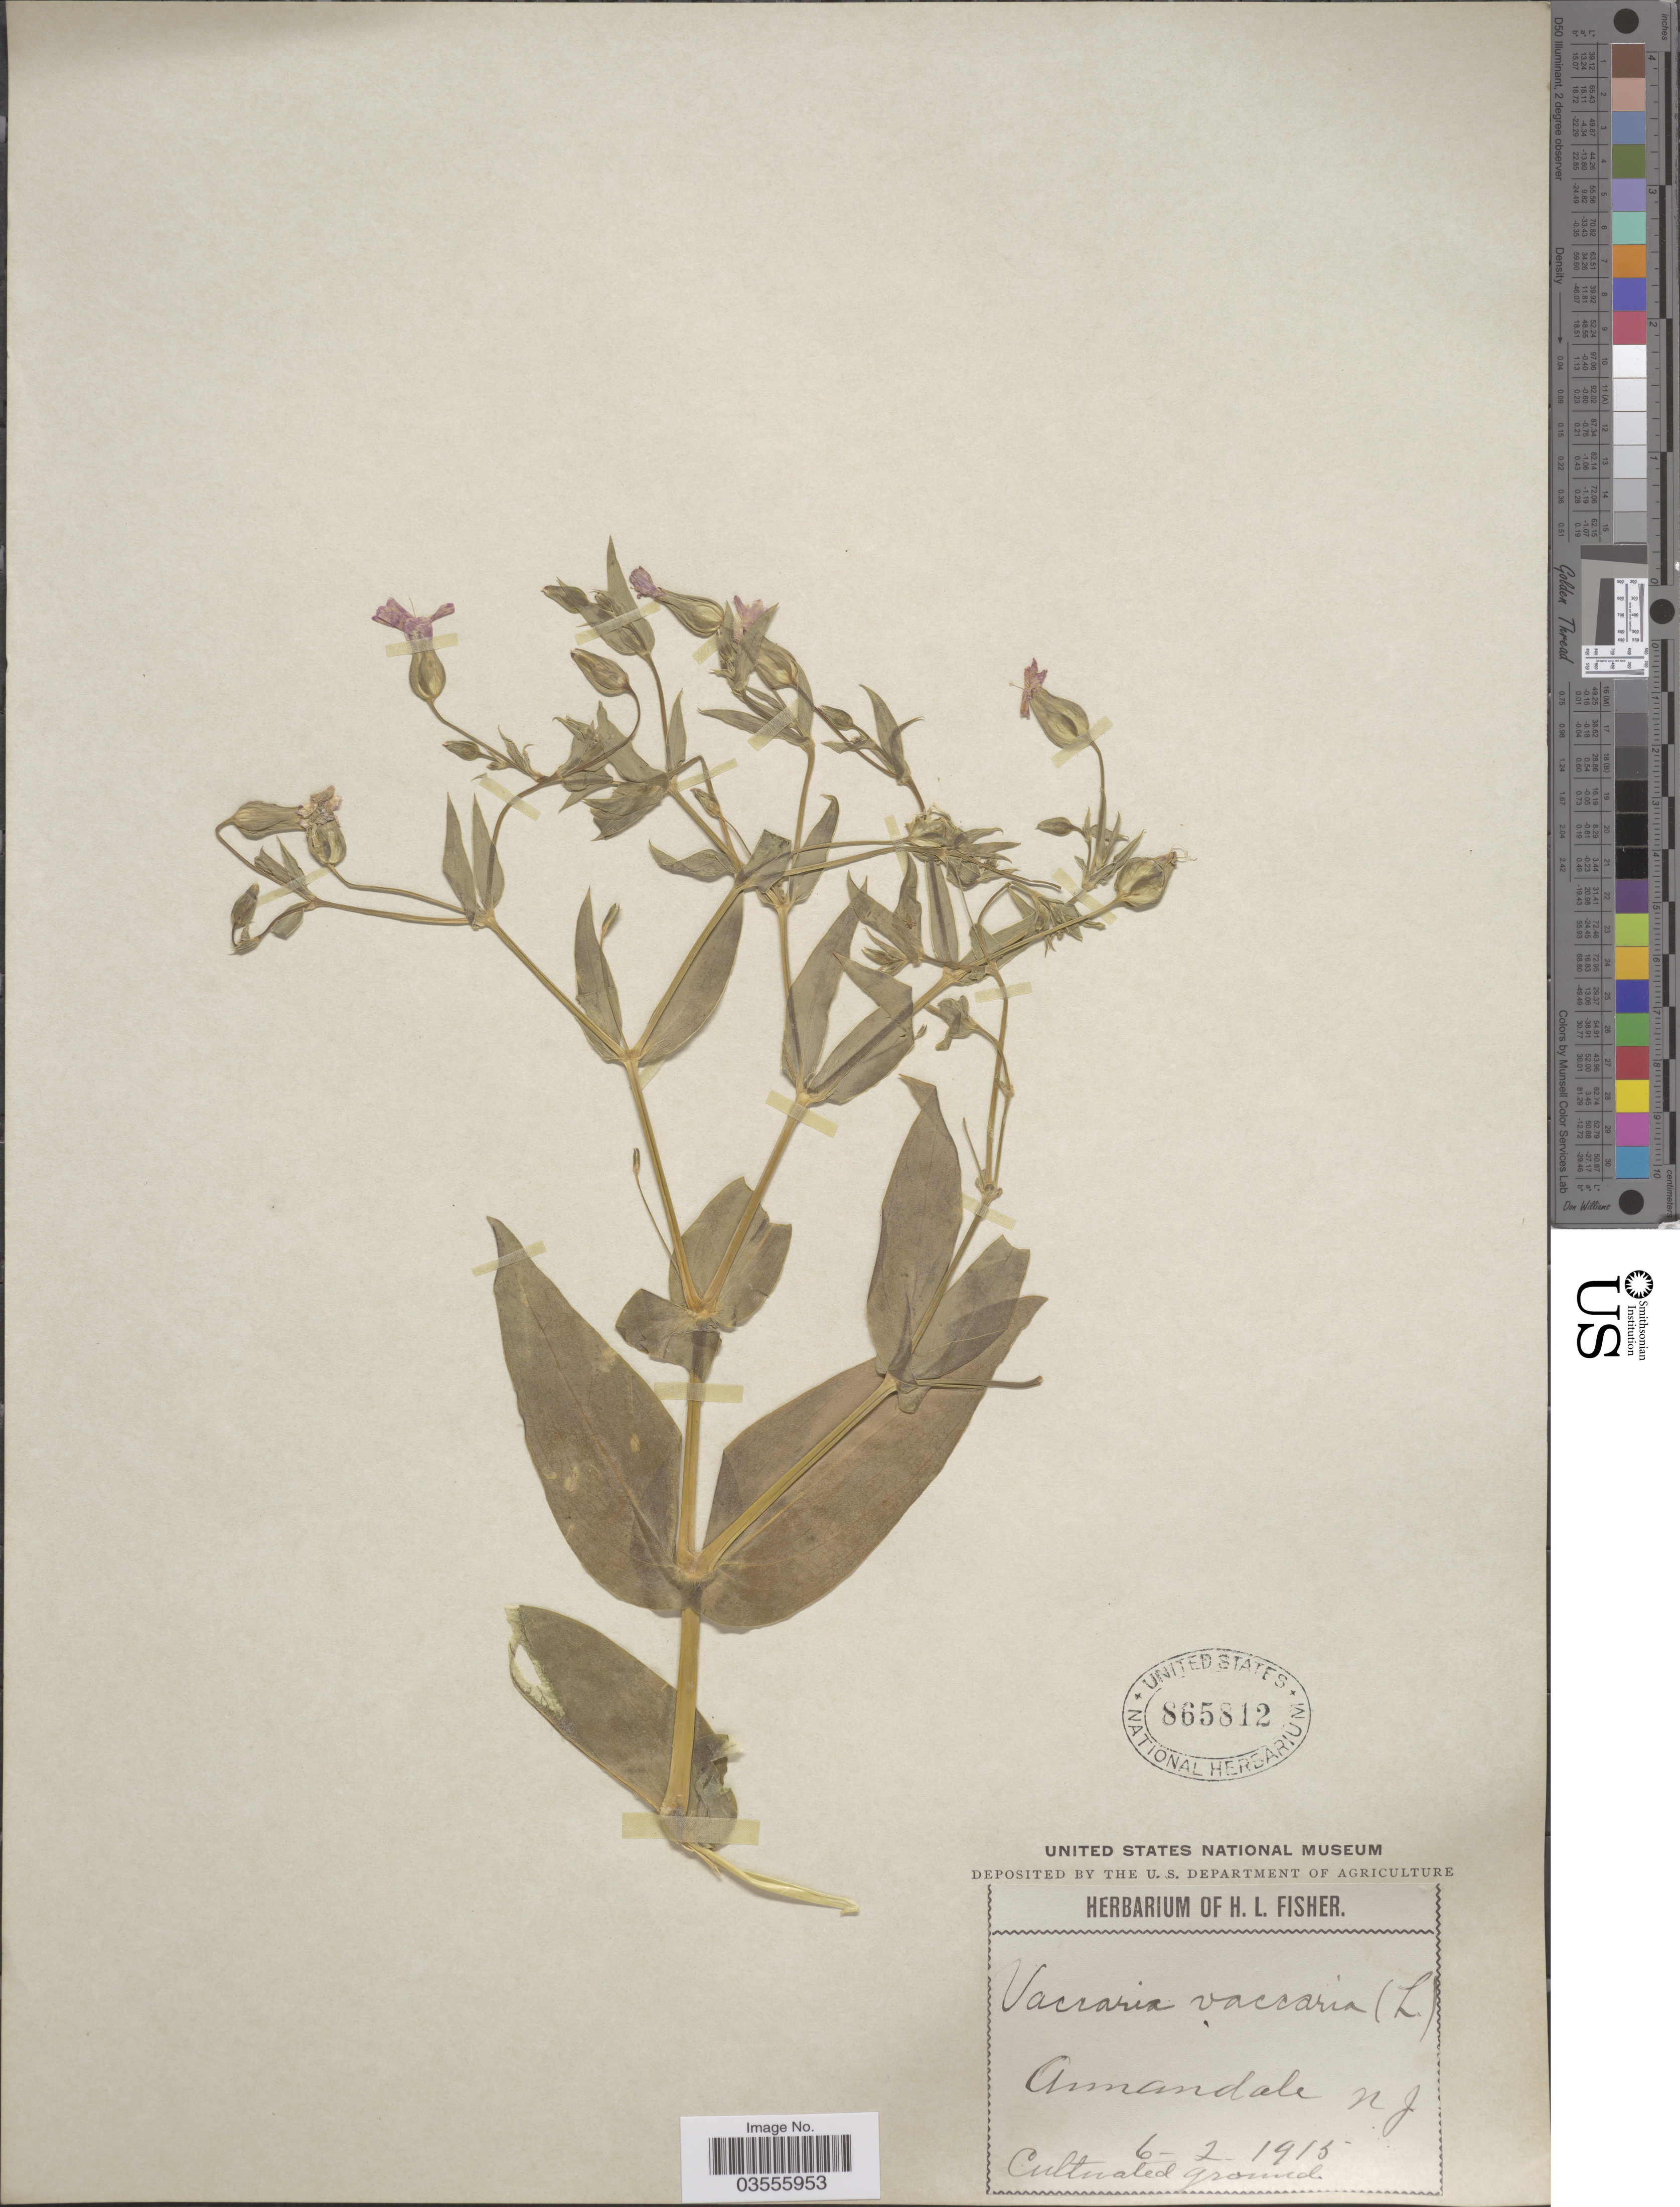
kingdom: Plantae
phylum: Tracheophyta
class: Magnoliopsida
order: Caryophyllales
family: Caryophyllaceae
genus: Gypsophila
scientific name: Gypsophila vaccaria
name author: (L.) Sm.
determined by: Strong, M. T., (US), Smithsonian Institution - National Museum of Natural History (UNITED STATES)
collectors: ex herb. of H. L. Fisher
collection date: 1915-06-02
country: United States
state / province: New Jersey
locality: Annandale.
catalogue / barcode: US 865812